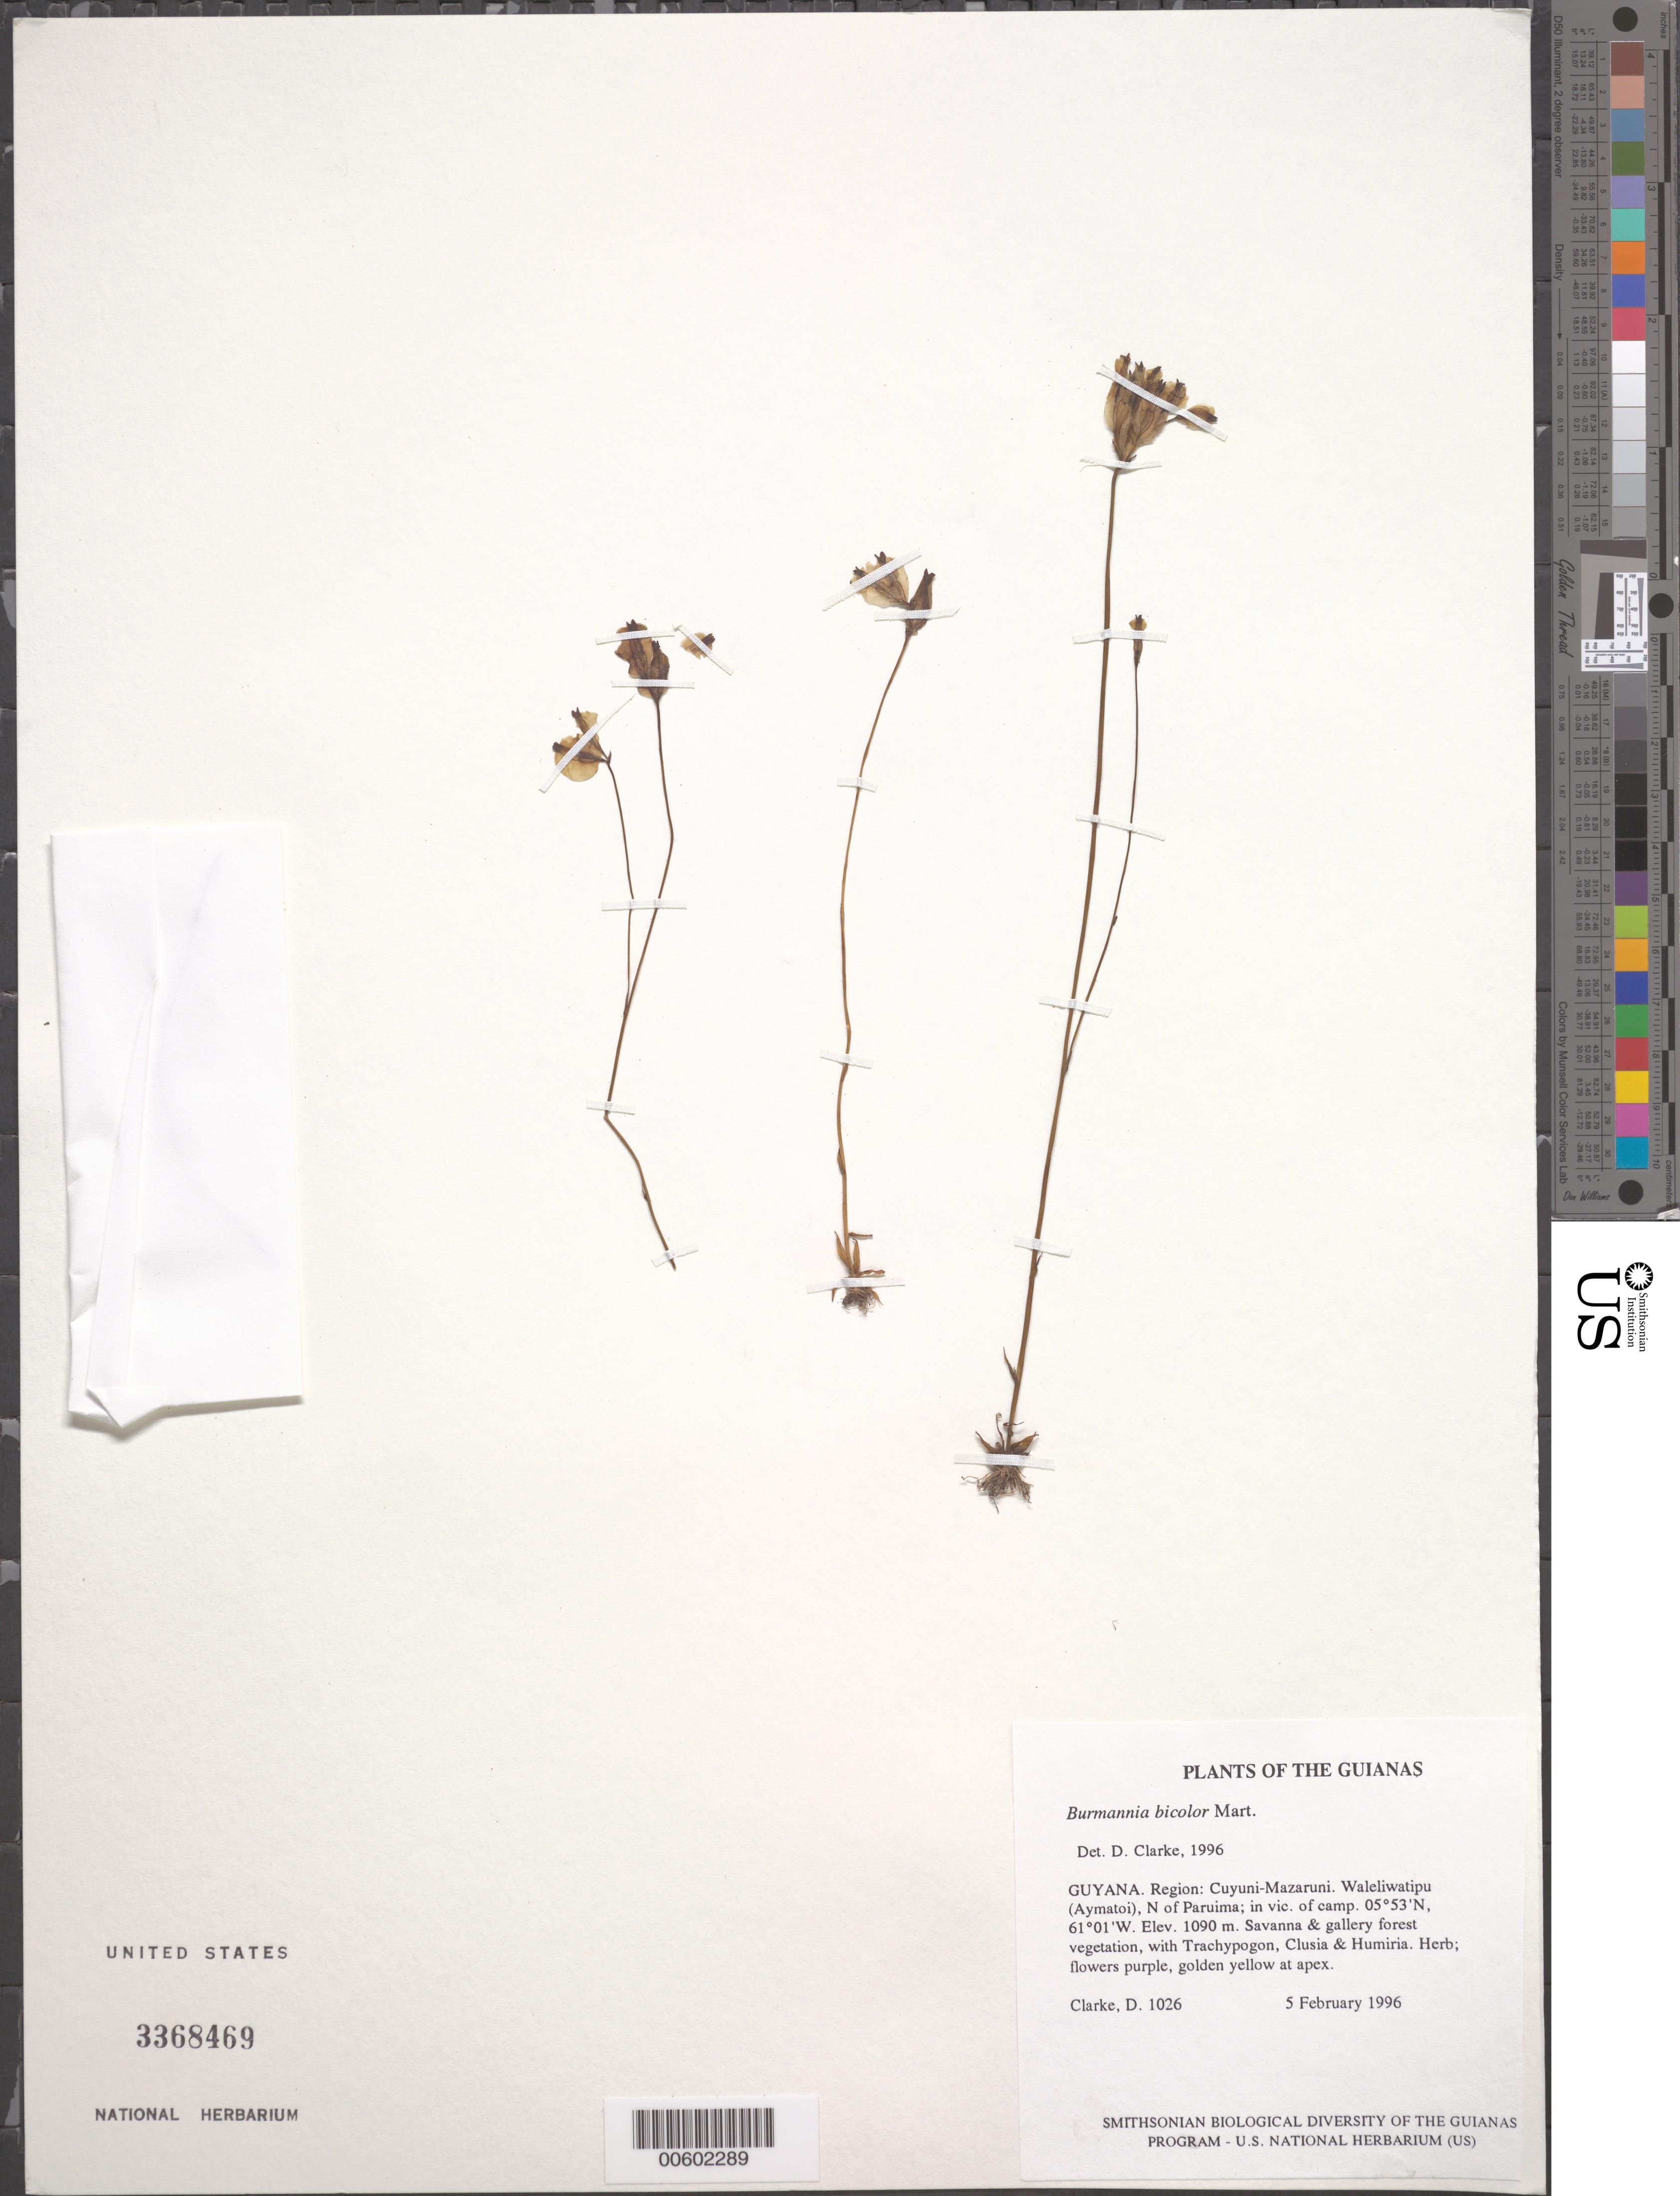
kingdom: Plantae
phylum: Tracheophyta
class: Liliopsida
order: Dioscoreales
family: Burmanniaceae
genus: Burmannia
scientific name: Burmannia bicolor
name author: Mart.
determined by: Clarke, H. D., University of North Carolina (Asheville)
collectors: H. D. Clarke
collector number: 1026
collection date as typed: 5 February 1996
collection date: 1996-02-05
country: Guyana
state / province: Cuyuni-Mazaruni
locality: Waleliwatipu (Aymatoi), N of Paruima; in vic. of camp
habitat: Savanna & gallery forest vegetation, with Trachypogon, Clusia & Humiria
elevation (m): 1090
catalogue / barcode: US 3368469